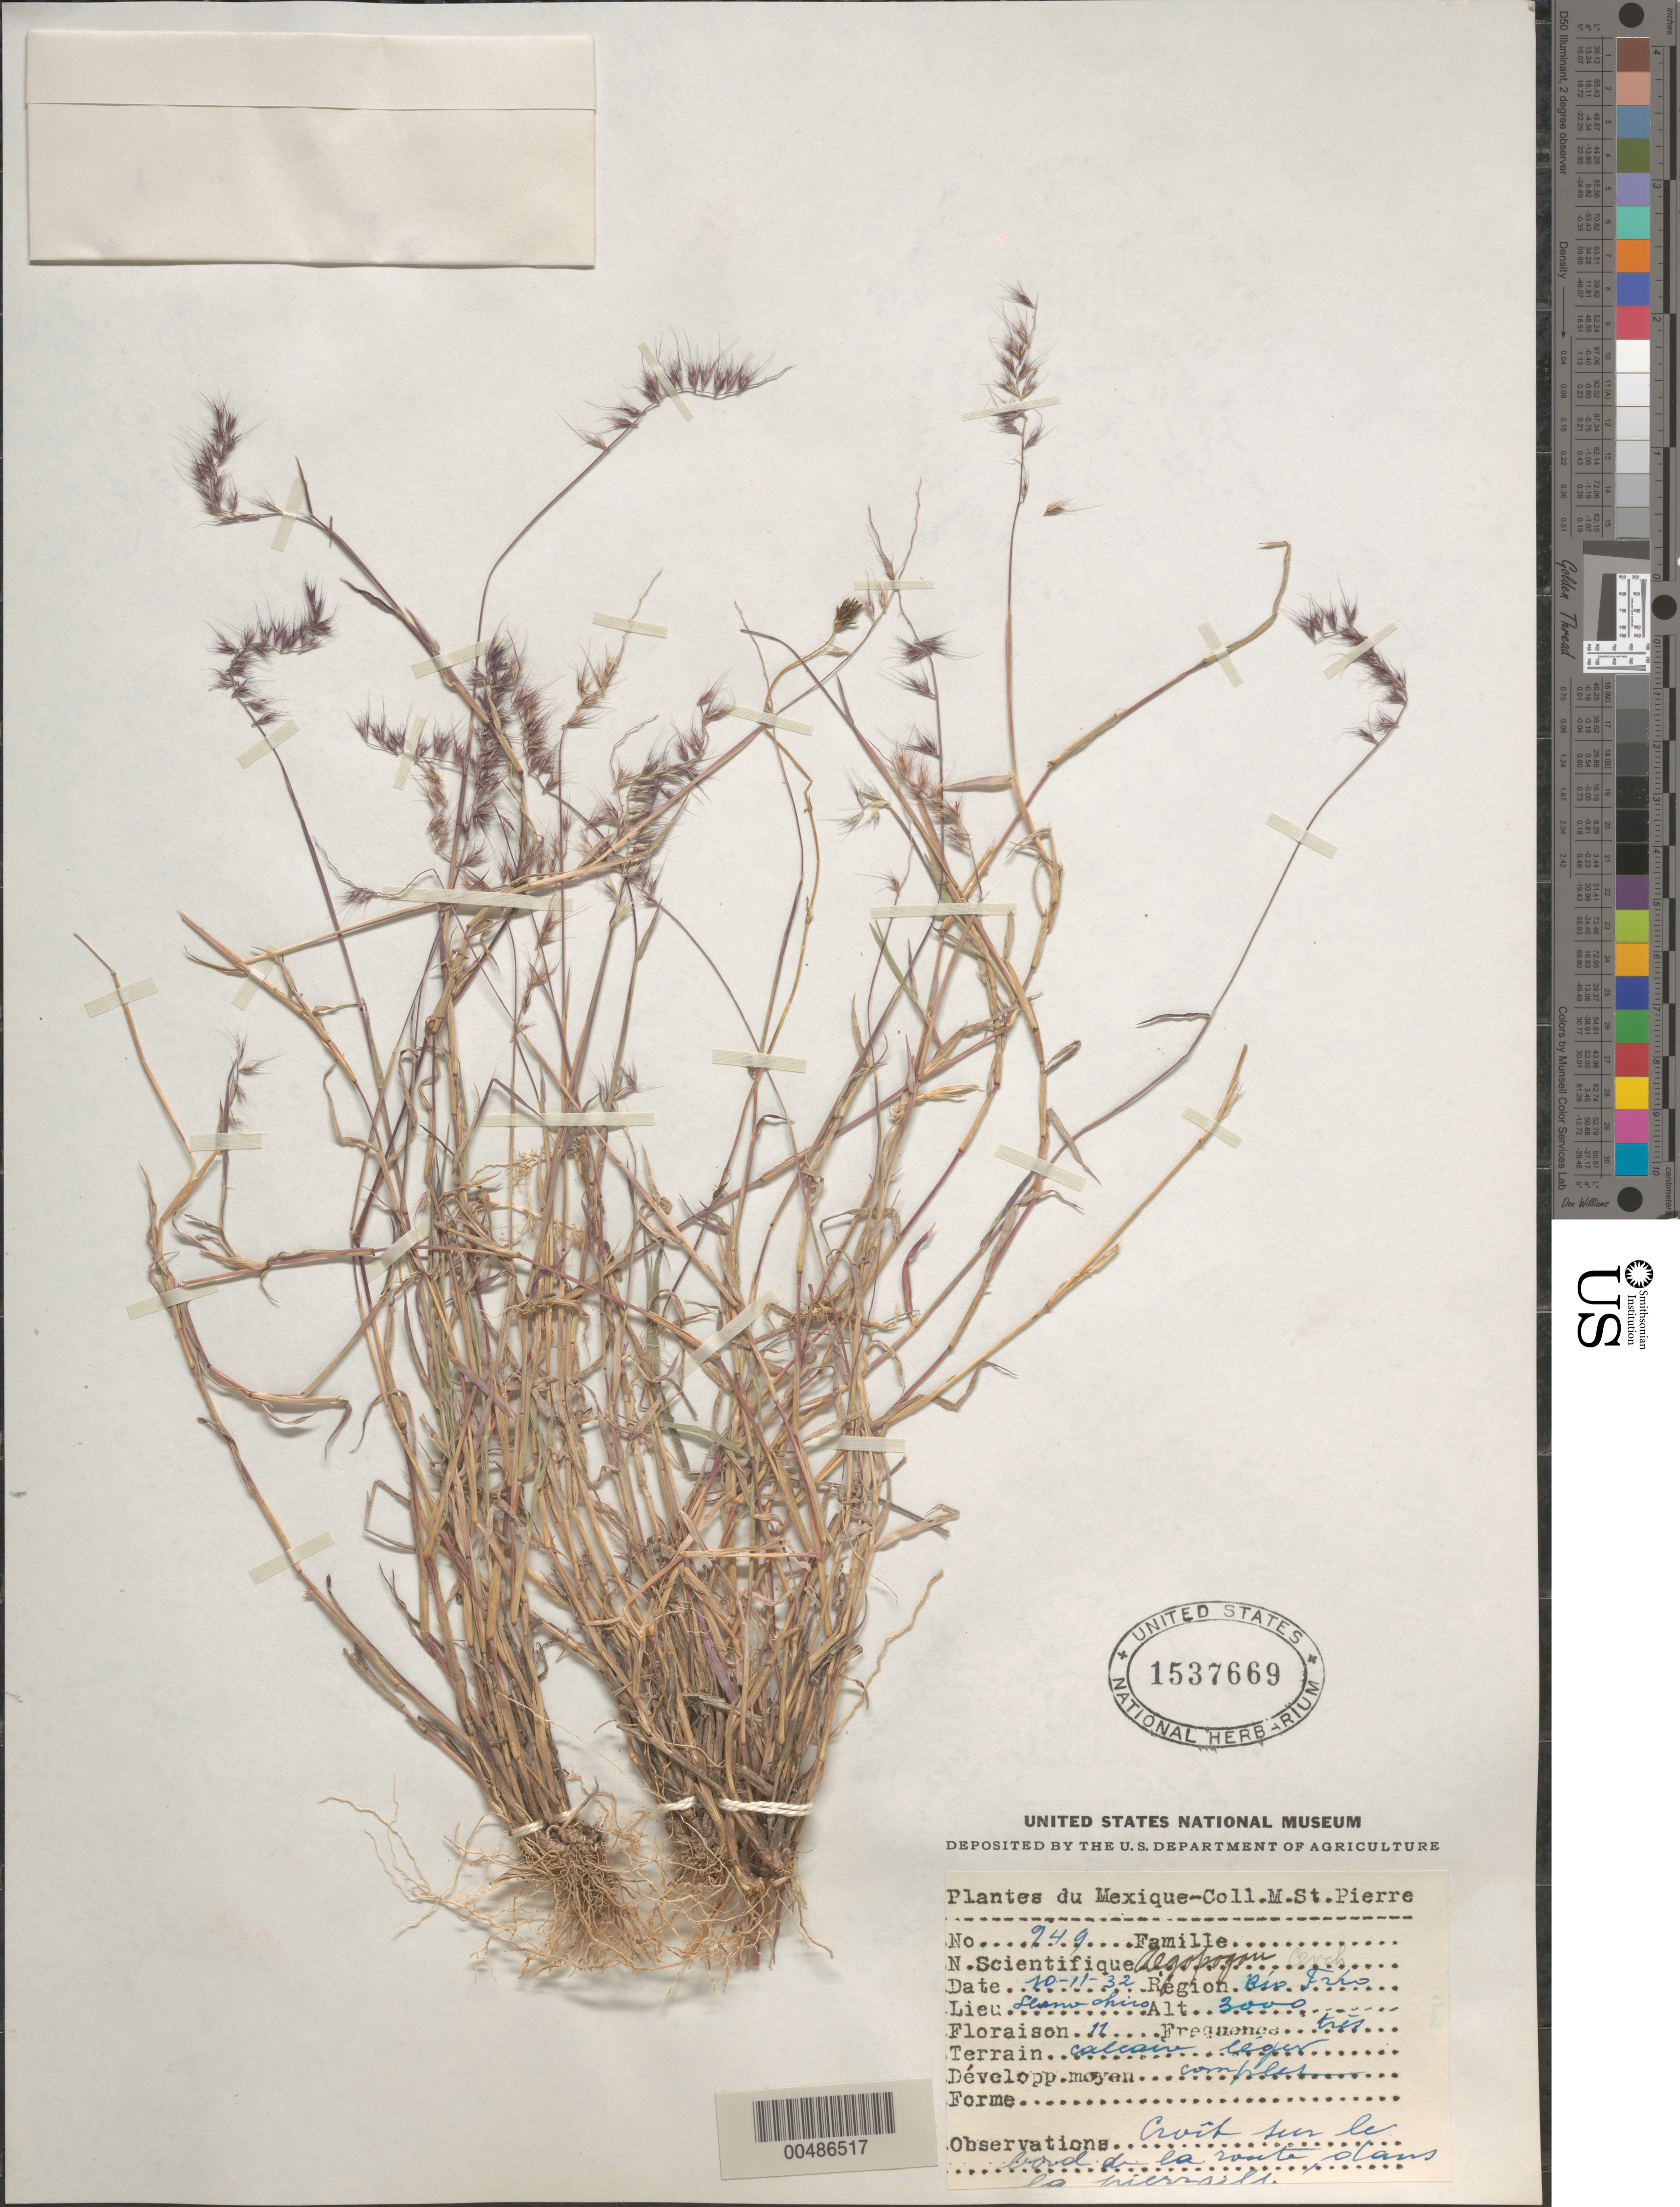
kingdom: Plantae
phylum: Tracheophyta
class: Liliopsida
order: Poales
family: Poaceae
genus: Aegopogon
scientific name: Aegopogon cenchroides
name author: Humb. & Bonpl. ex Willd.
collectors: M. Saint-Pierre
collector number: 949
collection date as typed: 11 Oct 1932 or 10 Nov 1932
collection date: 1932-10-11 or 1932-11-10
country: Mexico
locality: Río Frío, llame ohiro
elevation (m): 3000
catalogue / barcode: US 1537669